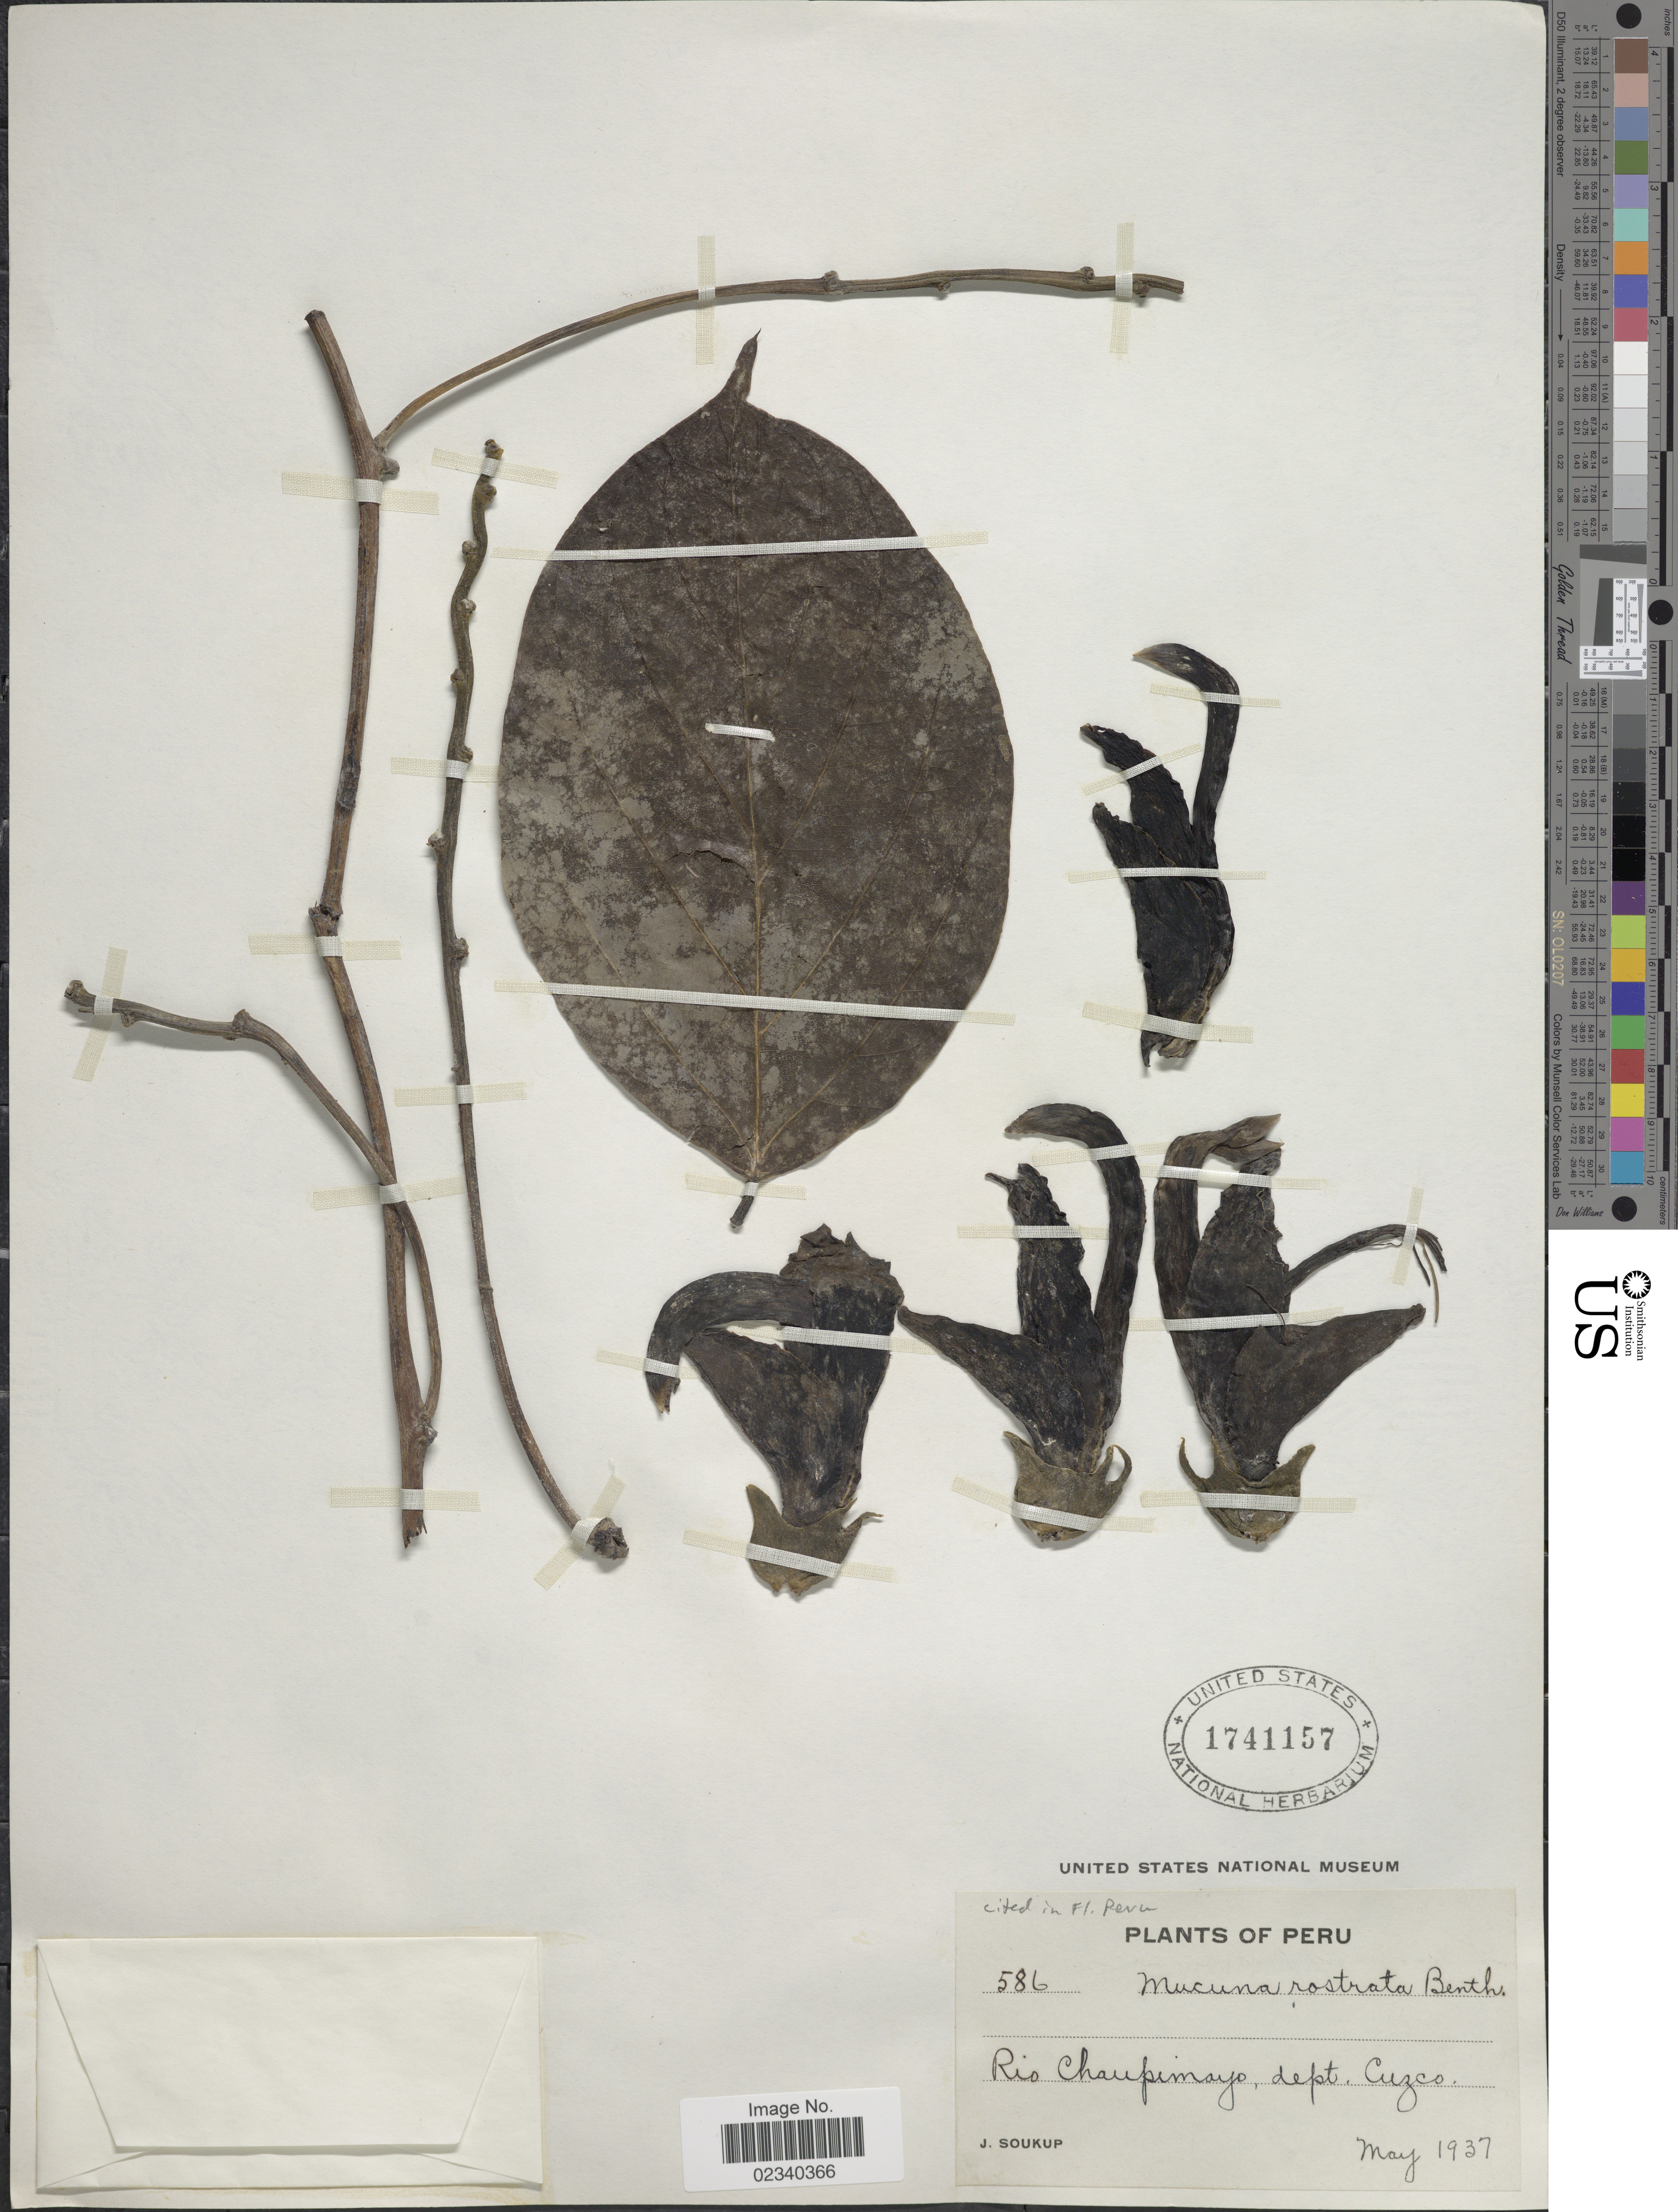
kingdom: Plantae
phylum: Tracheophyta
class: Magnoliopsida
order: Fabales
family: Fabaceae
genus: Mucuna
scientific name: Mucuna rostrata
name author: Benth.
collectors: J. Soukup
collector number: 586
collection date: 1937-05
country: Peru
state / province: Cusco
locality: Río Chaupimayo, Dept. Cuzco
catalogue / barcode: US 1741157